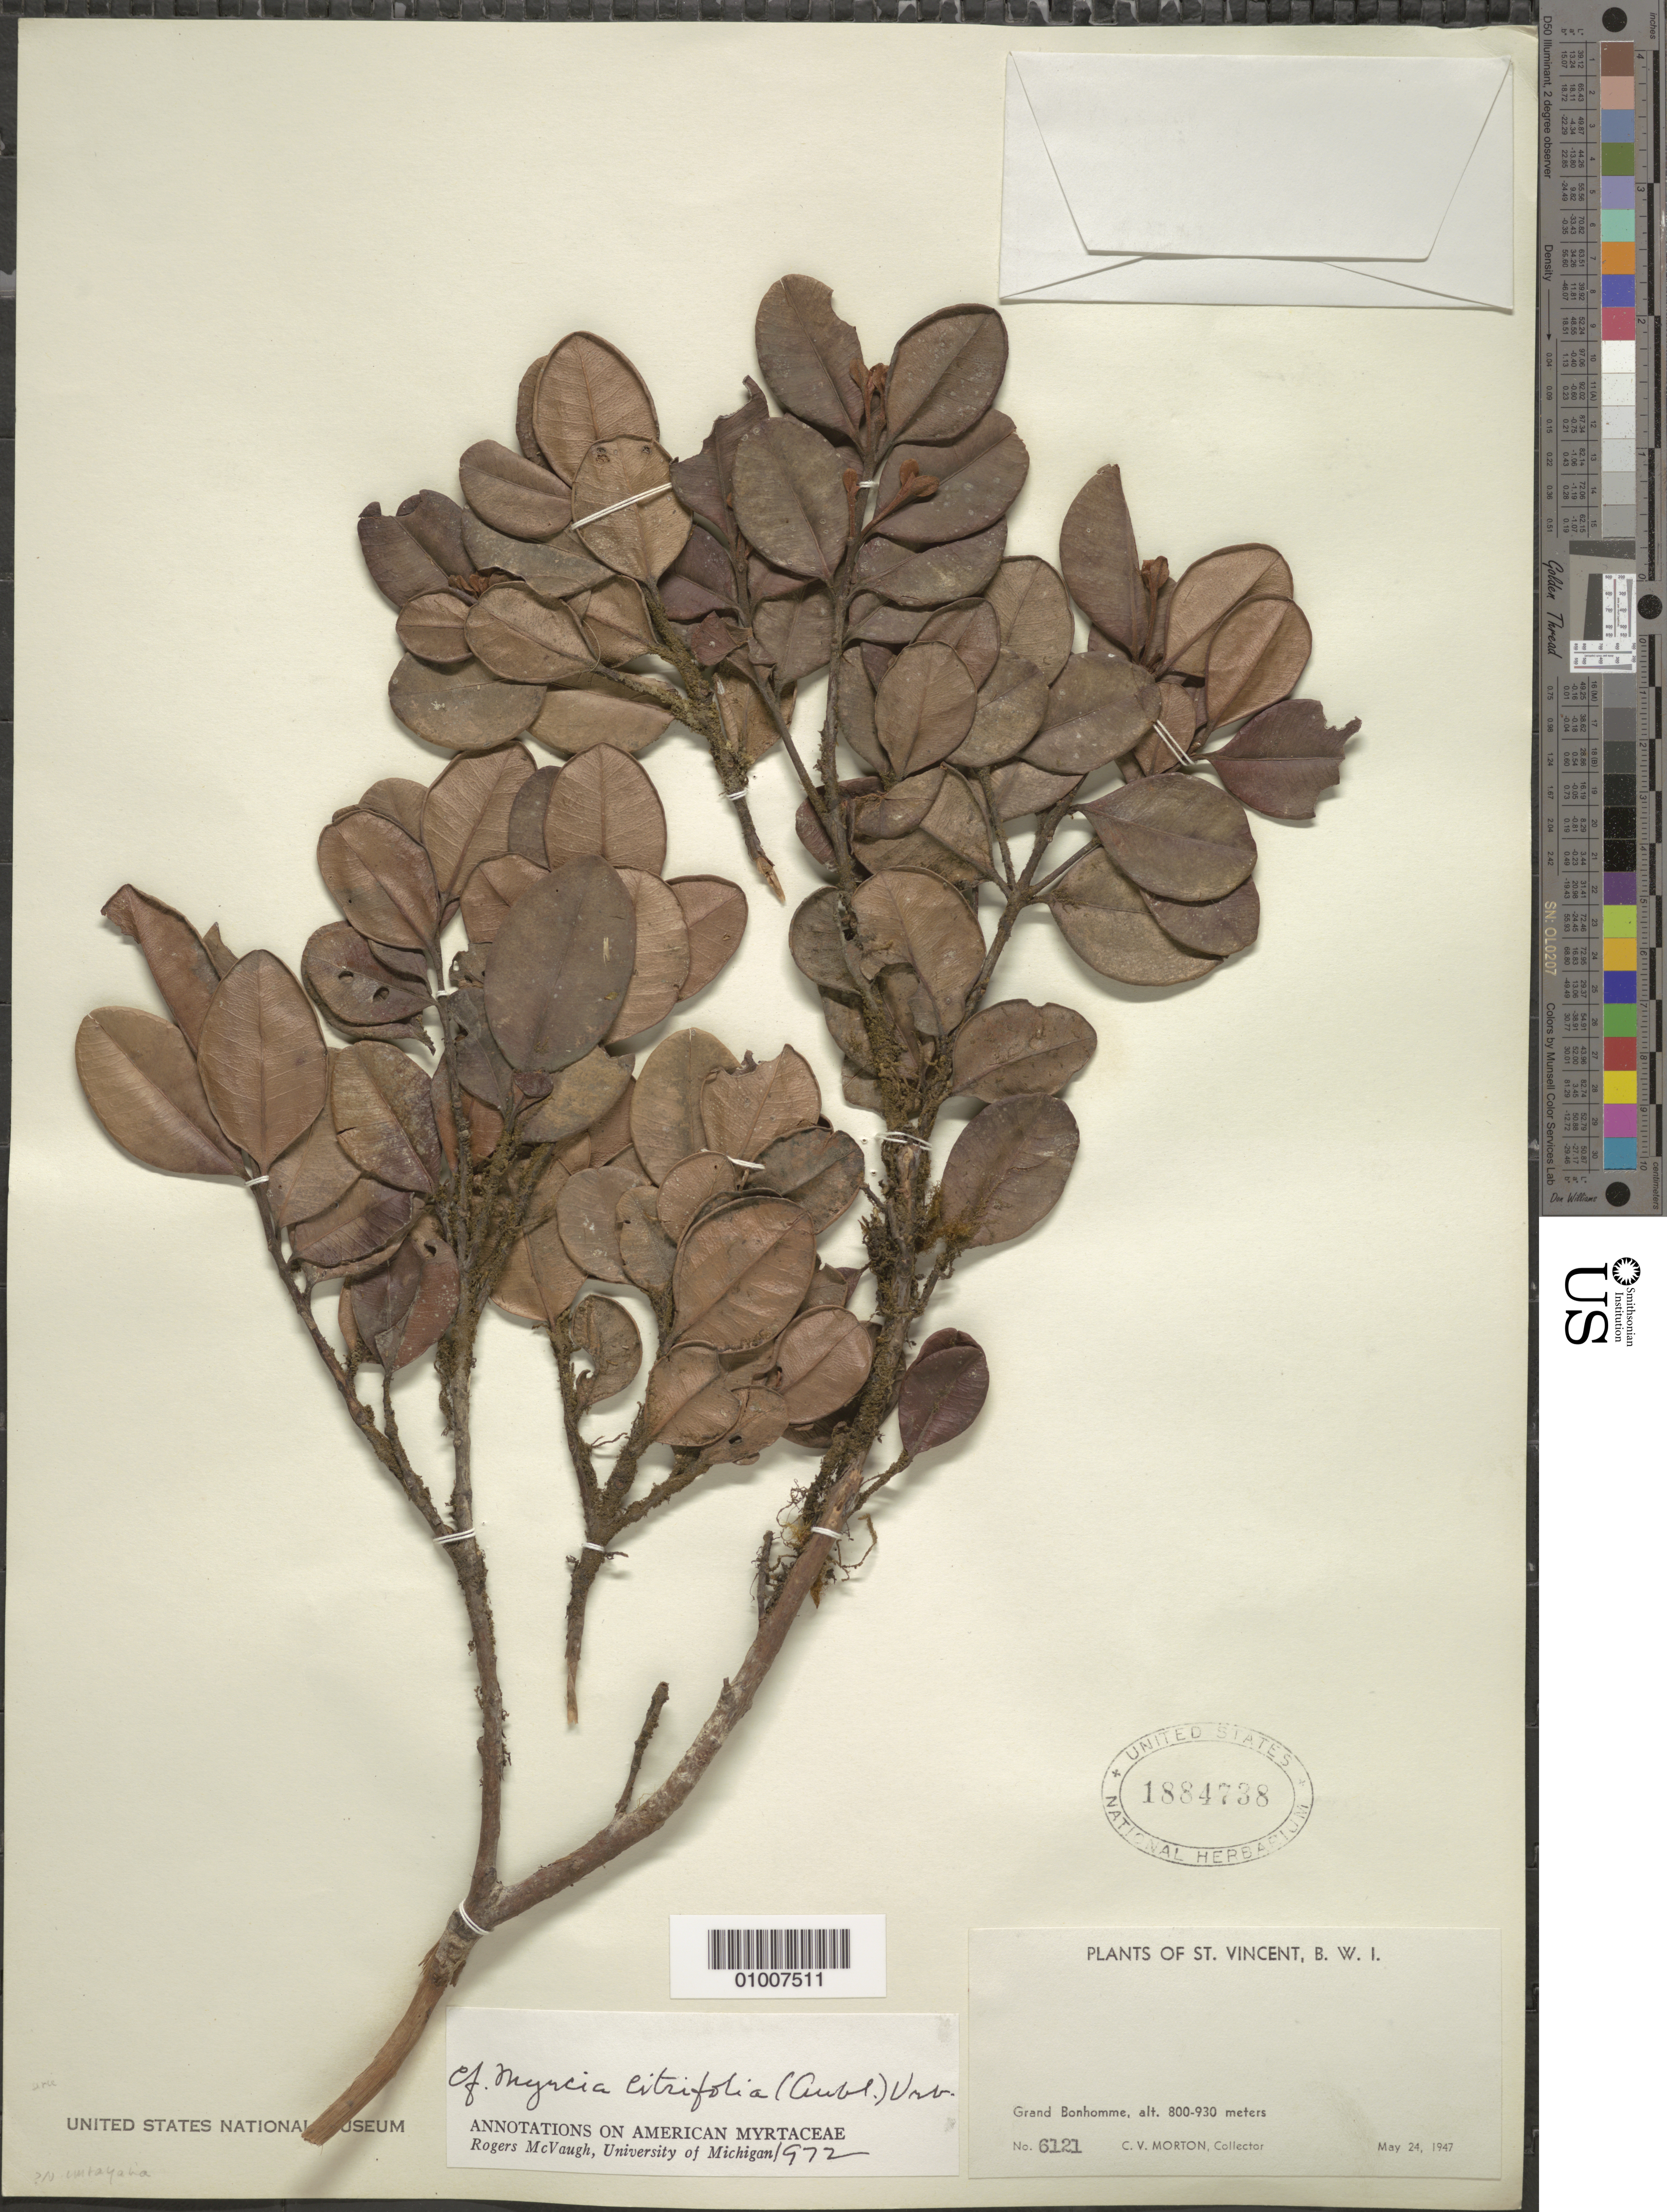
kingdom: Plantae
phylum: Tracheophyta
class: Magnoliopsida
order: Myrtales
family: Myrtaceae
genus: Myrcia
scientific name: Myrcia citrifolia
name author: (Aubl.) Urb.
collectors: C. V. Morton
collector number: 6121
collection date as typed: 24 May 1947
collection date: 1947-05-24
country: St. Vincent - Grenadines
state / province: Saint Patrick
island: St. Vincent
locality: Grand Bonhomme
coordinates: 0 N, 0 E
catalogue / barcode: US 1884738